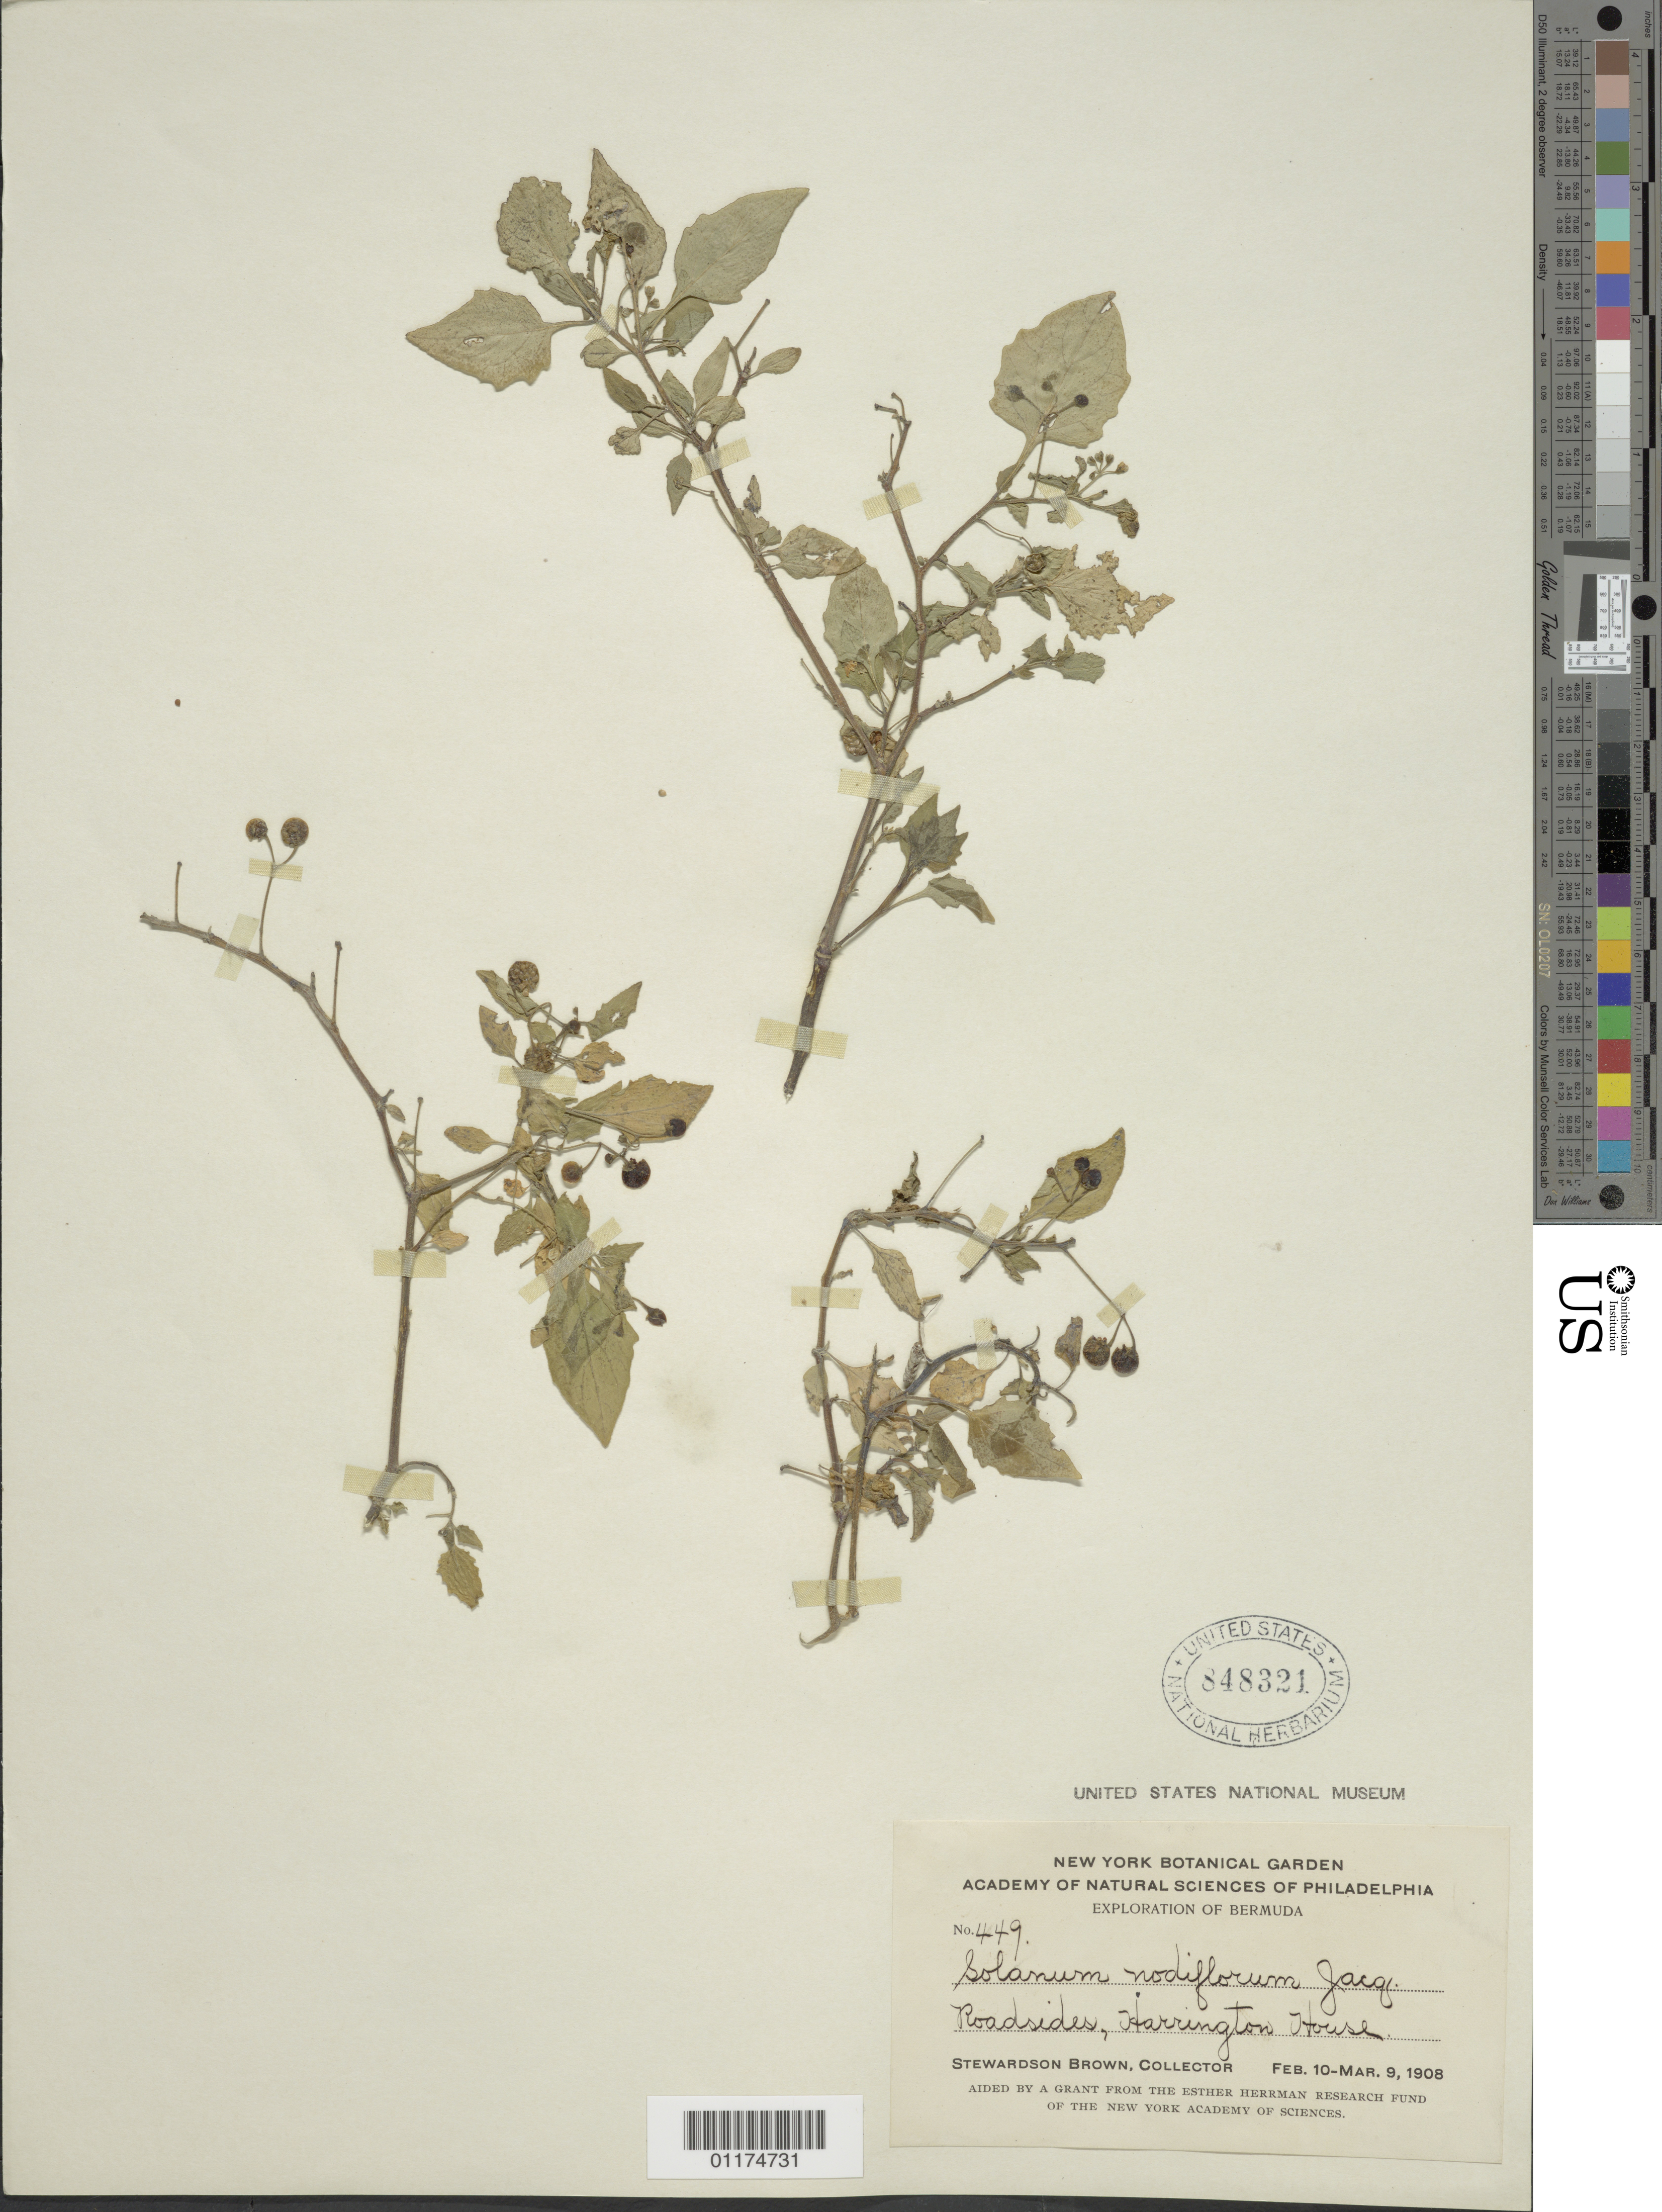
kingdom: Plantae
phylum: Tracheophyta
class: Magnoliopsida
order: Solanales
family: Solanaceae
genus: Solanum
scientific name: Solanum nodiflorum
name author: Jacq.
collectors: S. Brown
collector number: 449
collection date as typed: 10 Feb 1908 to 09 Mar 1908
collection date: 1908-02-10/1908-03-09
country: Bermuda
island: Bermuda I.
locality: Roadside, Harrington House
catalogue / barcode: US 848321